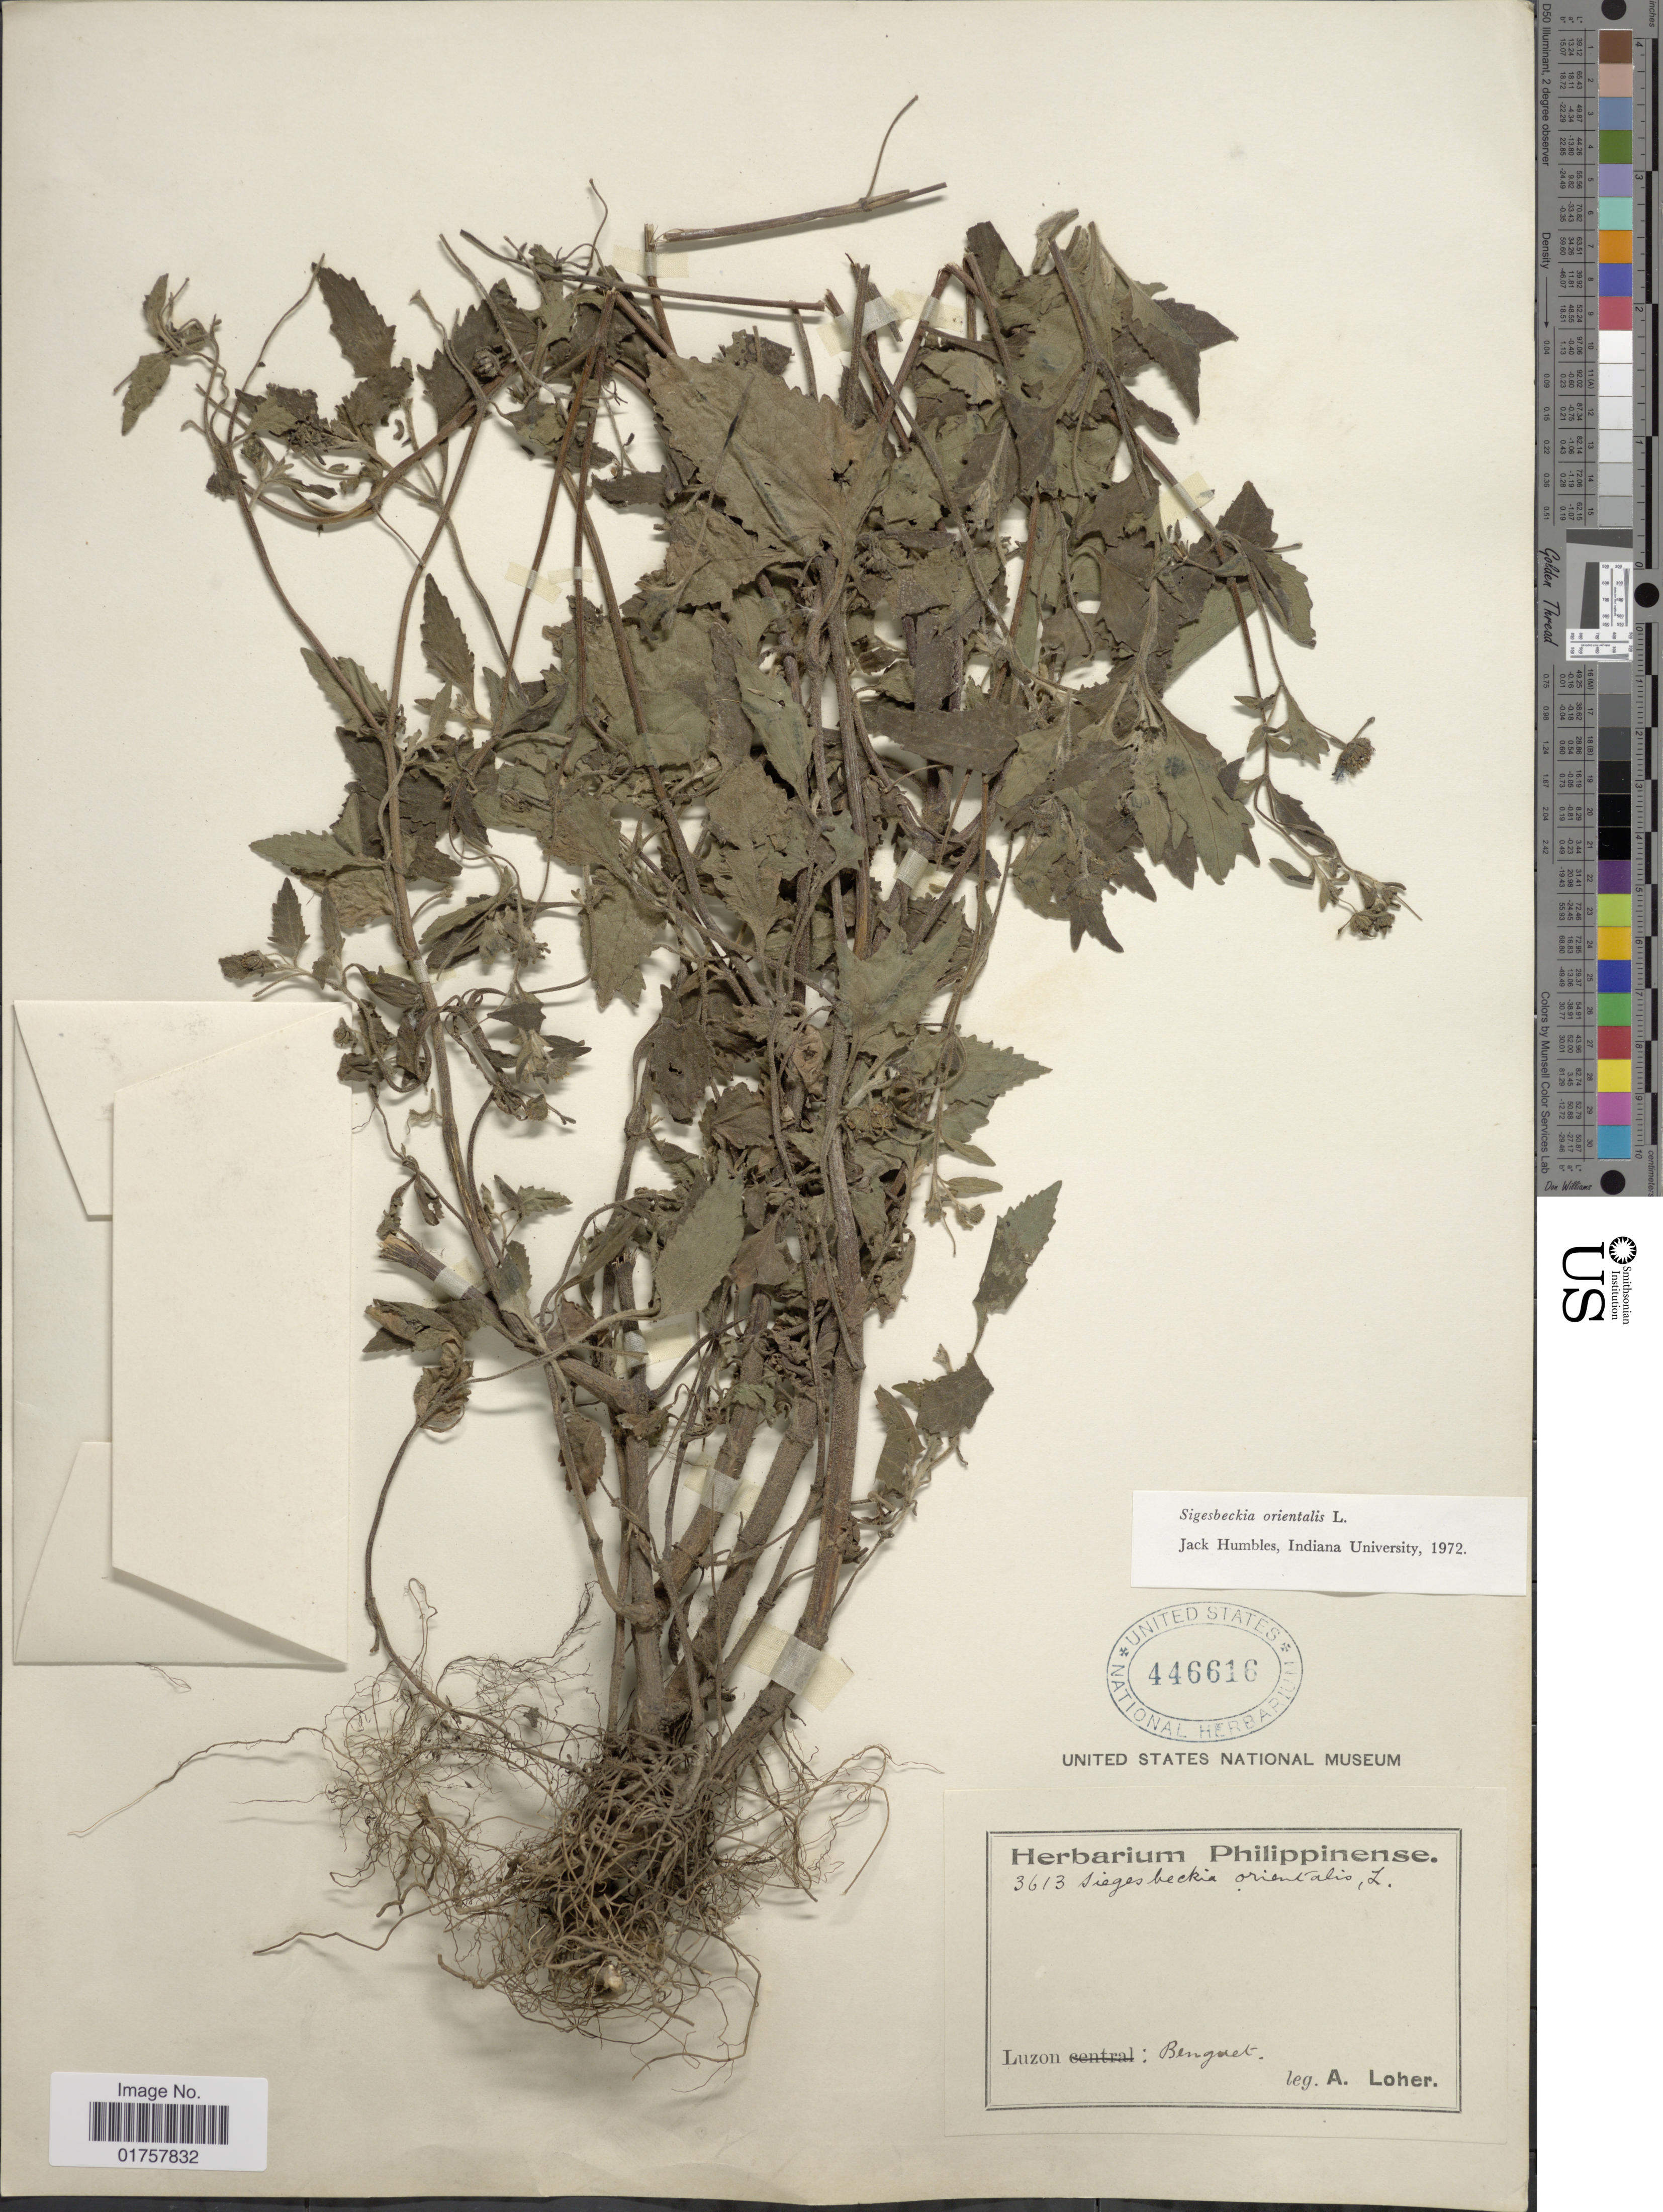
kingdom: Plantae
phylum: Tracheophyta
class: Magnoliopsida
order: Asterales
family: Asteraceae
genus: Sigesbeckia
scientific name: Sigesbeckia orientalis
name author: L.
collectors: A. Loher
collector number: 3613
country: Philippines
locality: Luzon: Benguet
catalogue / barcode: US 446616